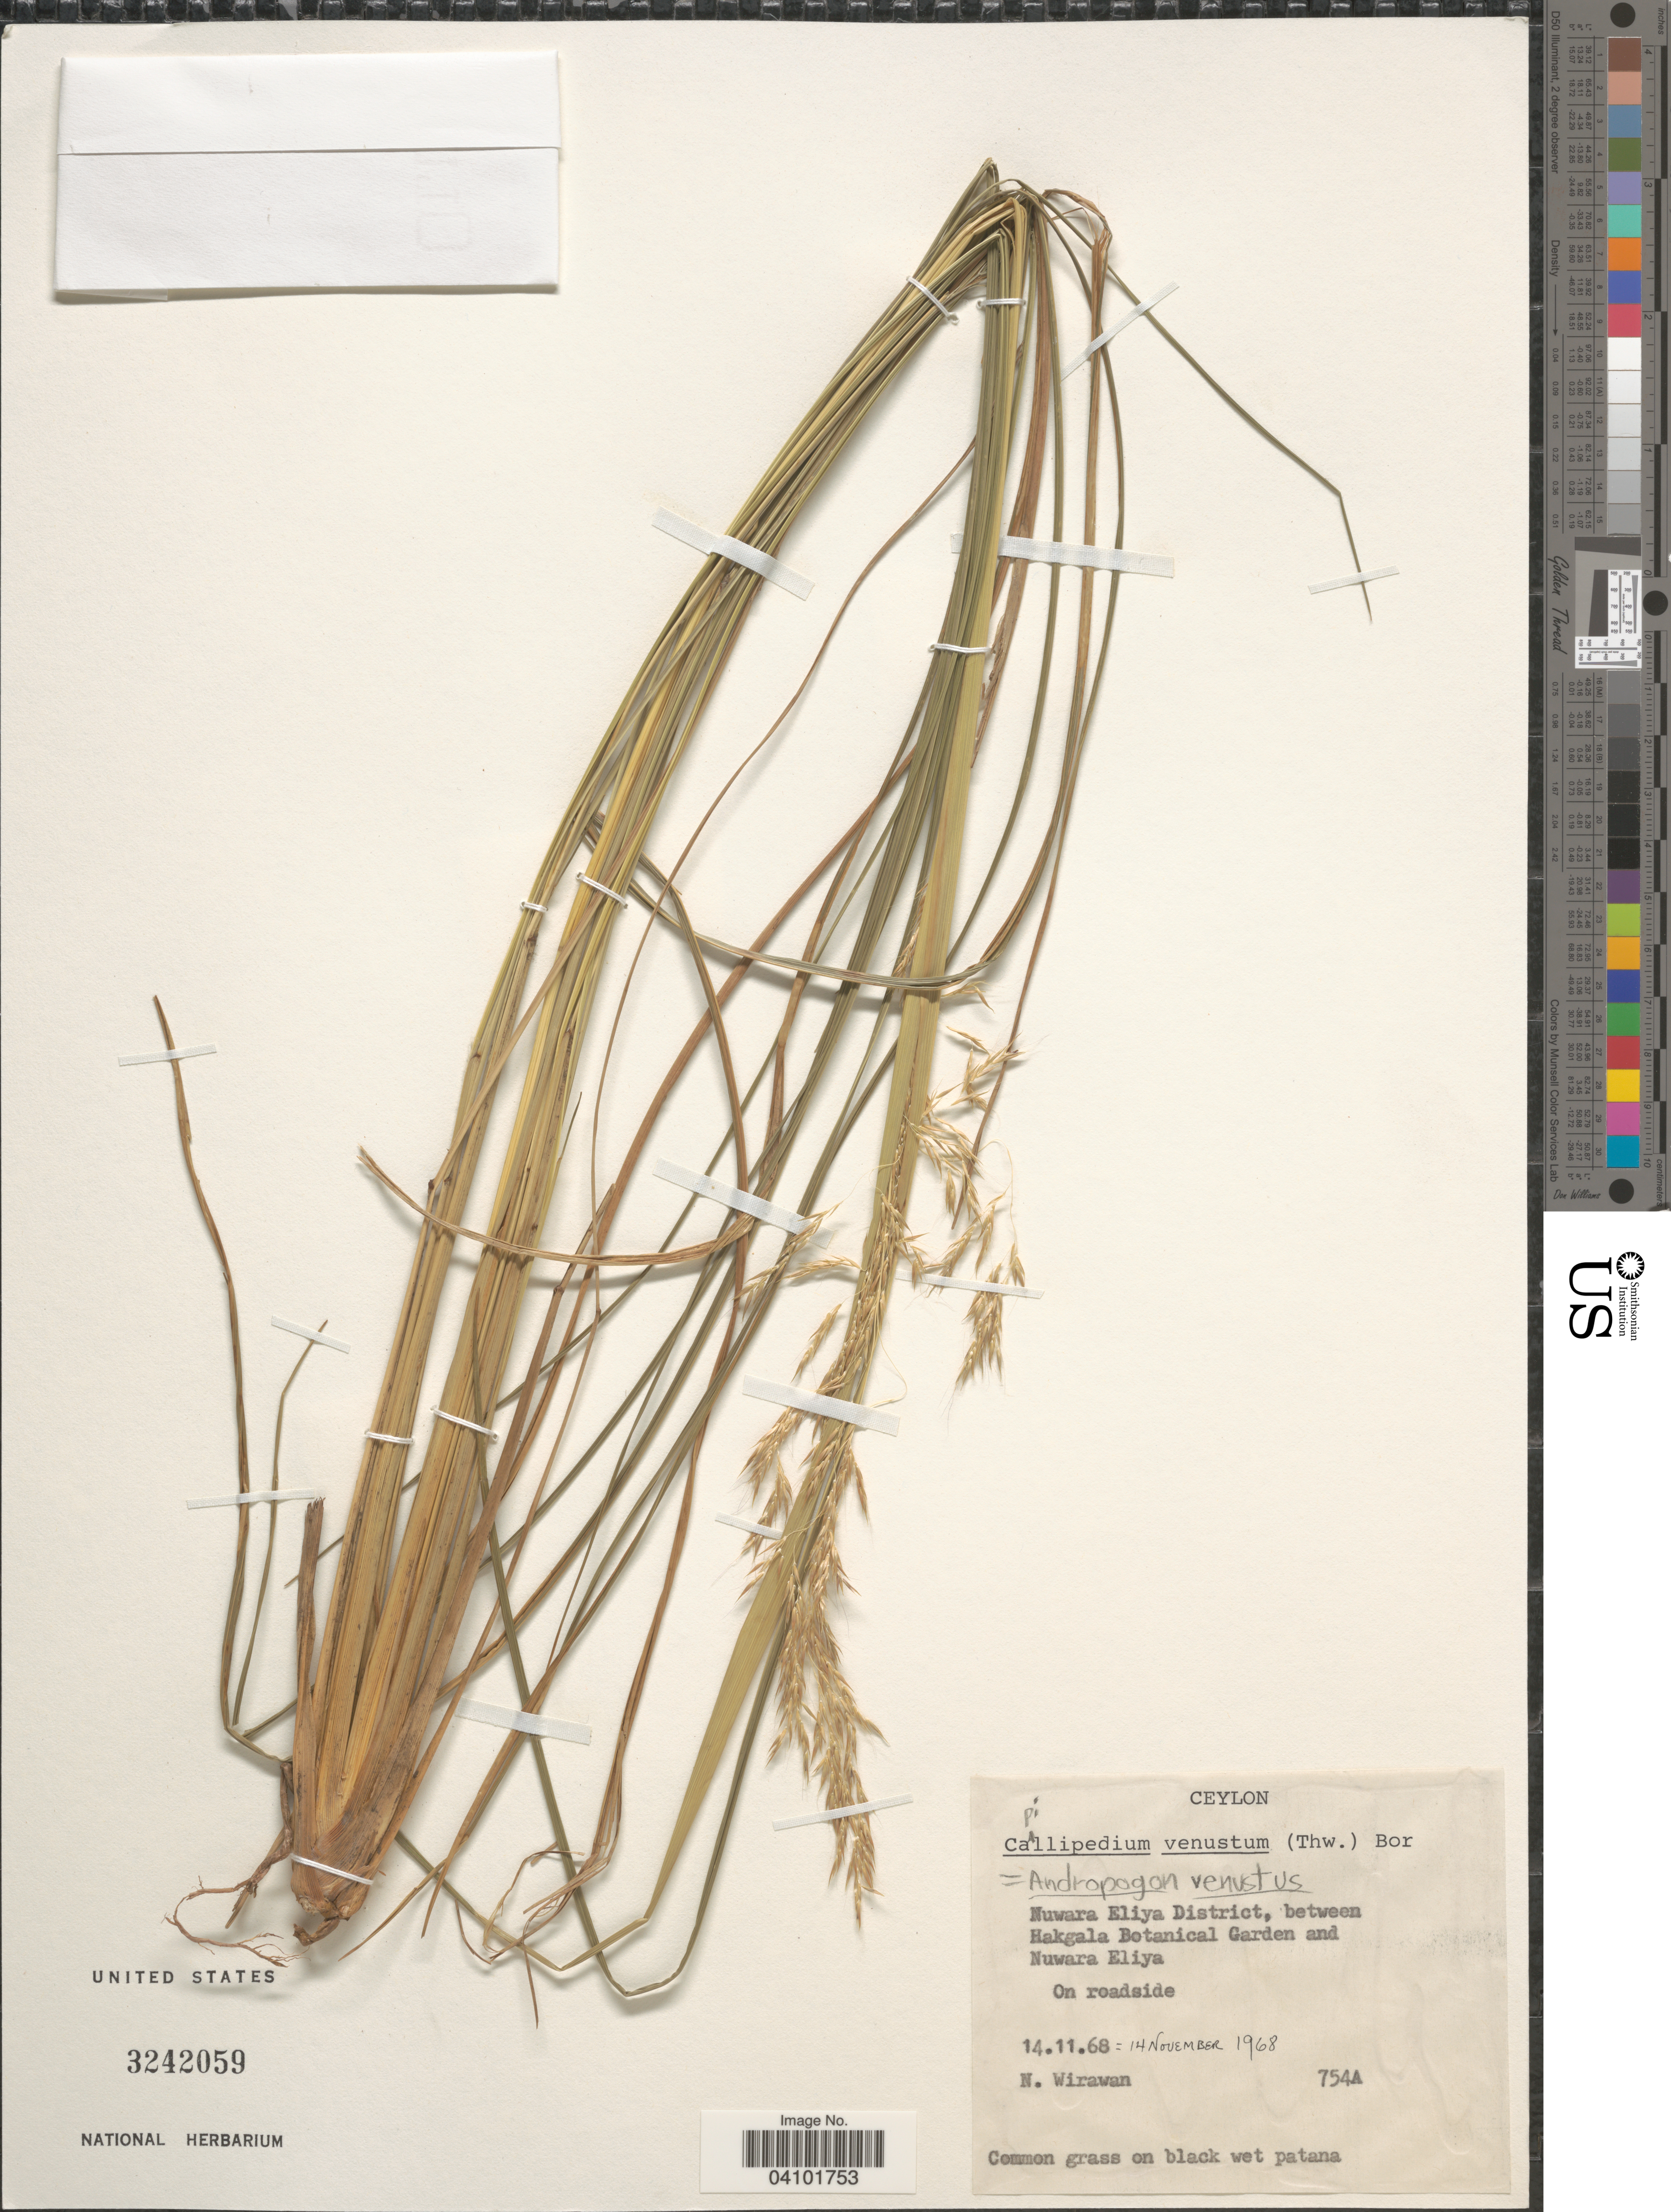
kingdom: Plantae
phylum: Tracheophyta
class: Liliopsida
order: Poales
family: Poaceae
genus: Hemisorghum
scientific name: Hemisorghum venustum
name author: (Thwaites) Clayton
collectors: N. Wirawan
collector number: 754A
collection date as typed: Transcribed d/m/y: 14/11/68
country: Sri Lanka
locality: Ceylon. Nuwara Eliya District, between Hakgala Botanical Garden and Nuwara Eliya. On roadside.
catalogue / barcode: US 3242059